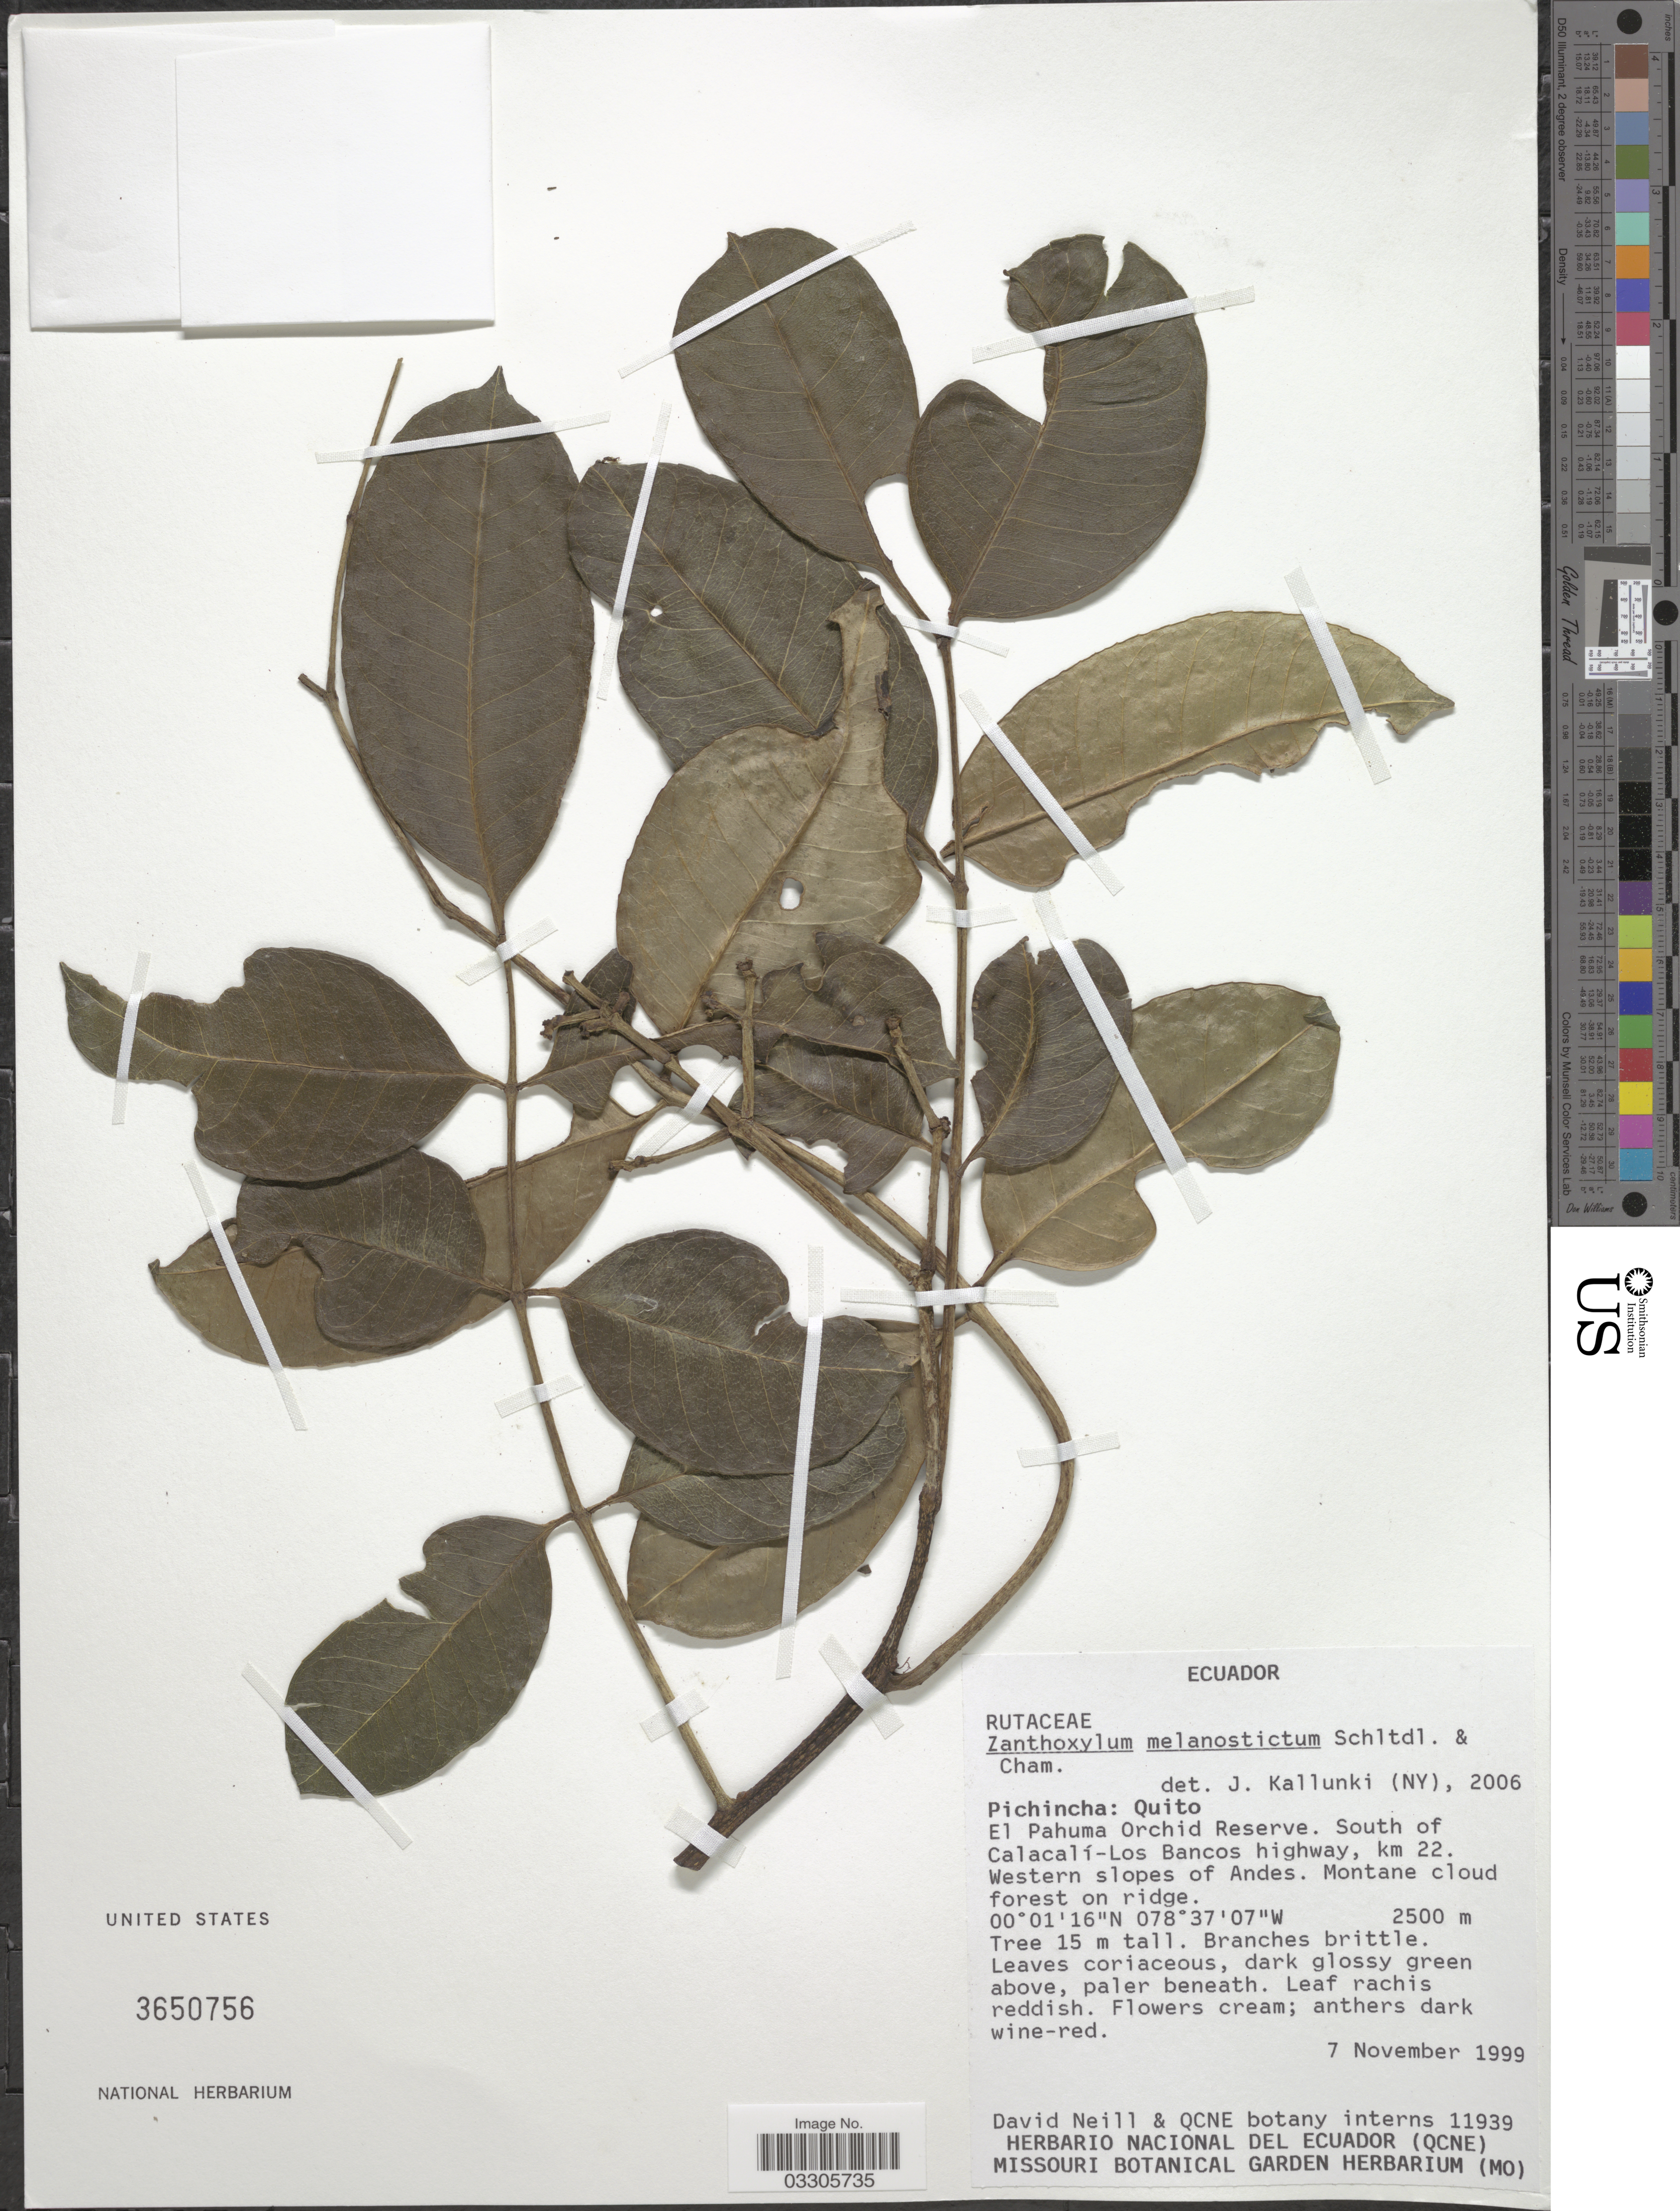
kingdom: Plantae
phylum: Tracheophyta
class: Magnoliopsida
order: Sapindales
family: Rutaceae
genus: Zanthoxylum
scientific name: Zanthoxylum melanostictum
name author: Schltdl. & Cham.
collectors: D. Neill & QCNE botany interns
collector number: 11939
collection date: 1999-11-07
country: Ecuador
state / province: Pichincha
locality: Quito, El Pahuma Orchid Reserve. South of Calacalí-Los Bancos highway, km 22. Western slopes of Andes.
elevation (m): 2500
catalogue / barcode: US 3650756